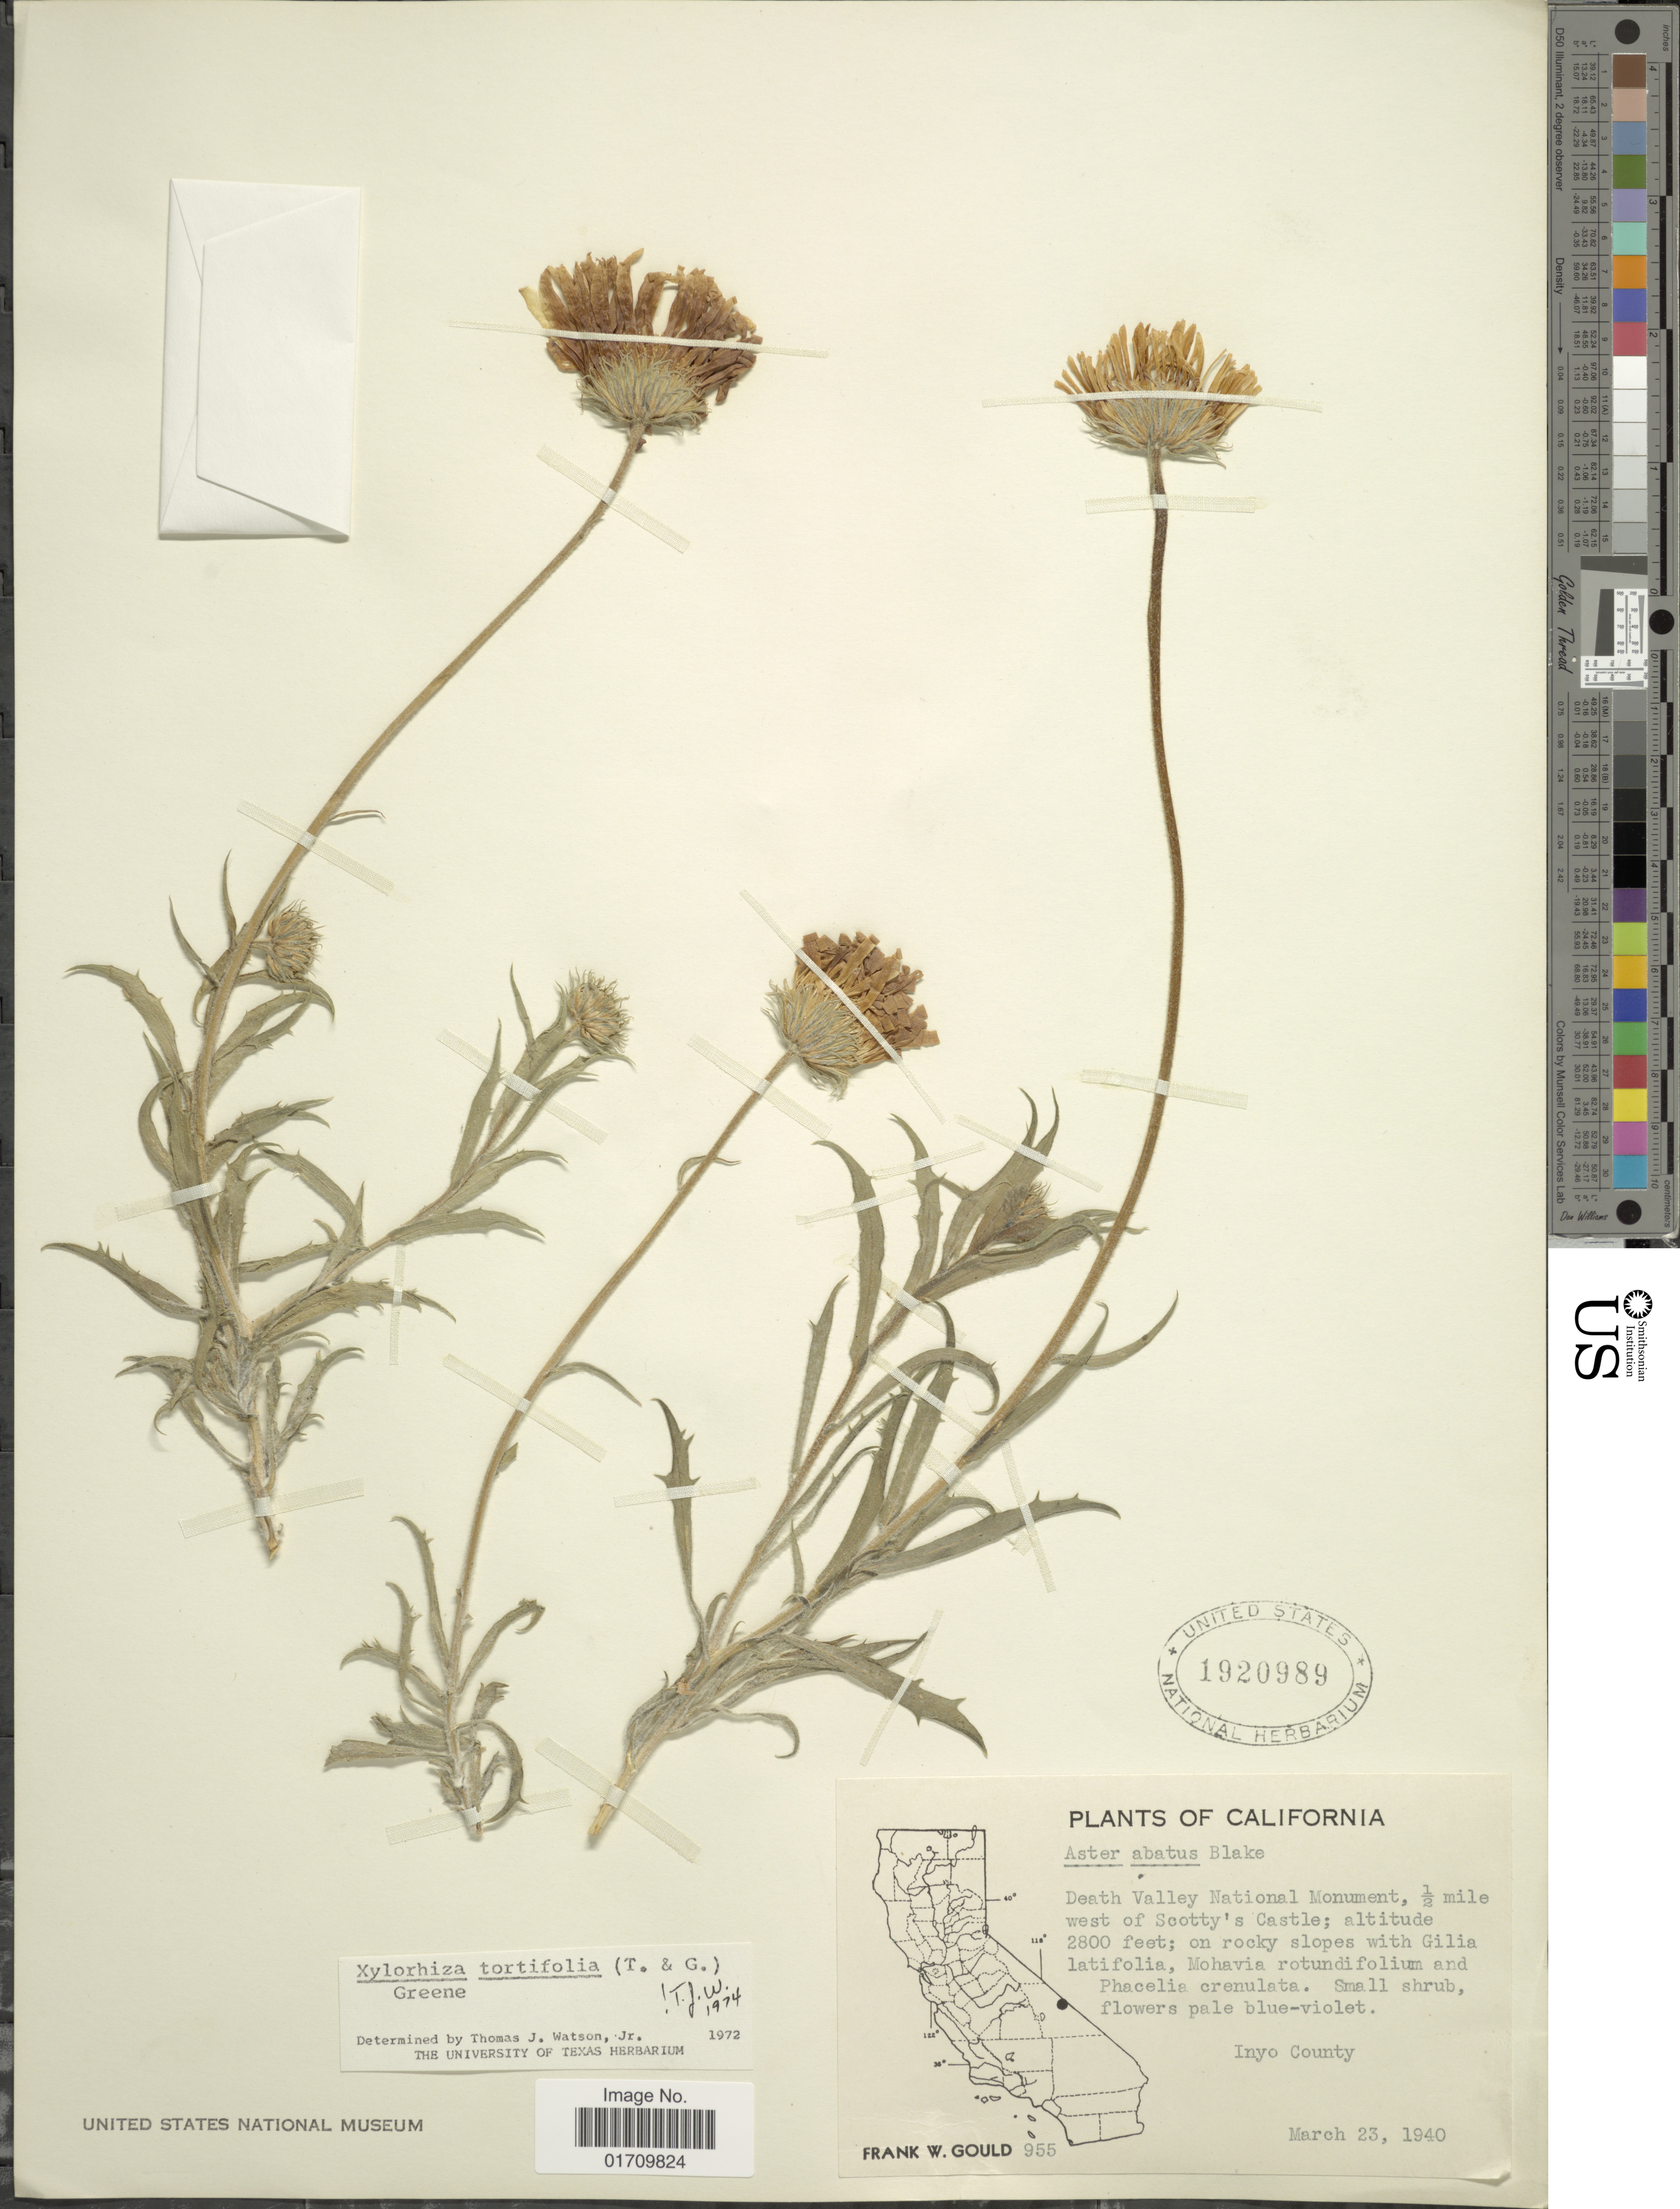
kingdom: Plantae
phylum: Tracheophyta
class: Magnoliopsida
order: Asterales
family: Asteraceae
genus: Xylorhiza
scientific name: Xylorhiza tortifolia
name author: (Torr. & A. Gray) Greene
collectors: F. W. Gould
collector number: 955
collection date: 1940-03-23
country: United States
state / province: California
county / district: Inyo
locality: Death Valley National Monument, ½ mile west of Scotty's Castle, Inyo County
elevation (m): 853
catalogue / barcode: US 1920989